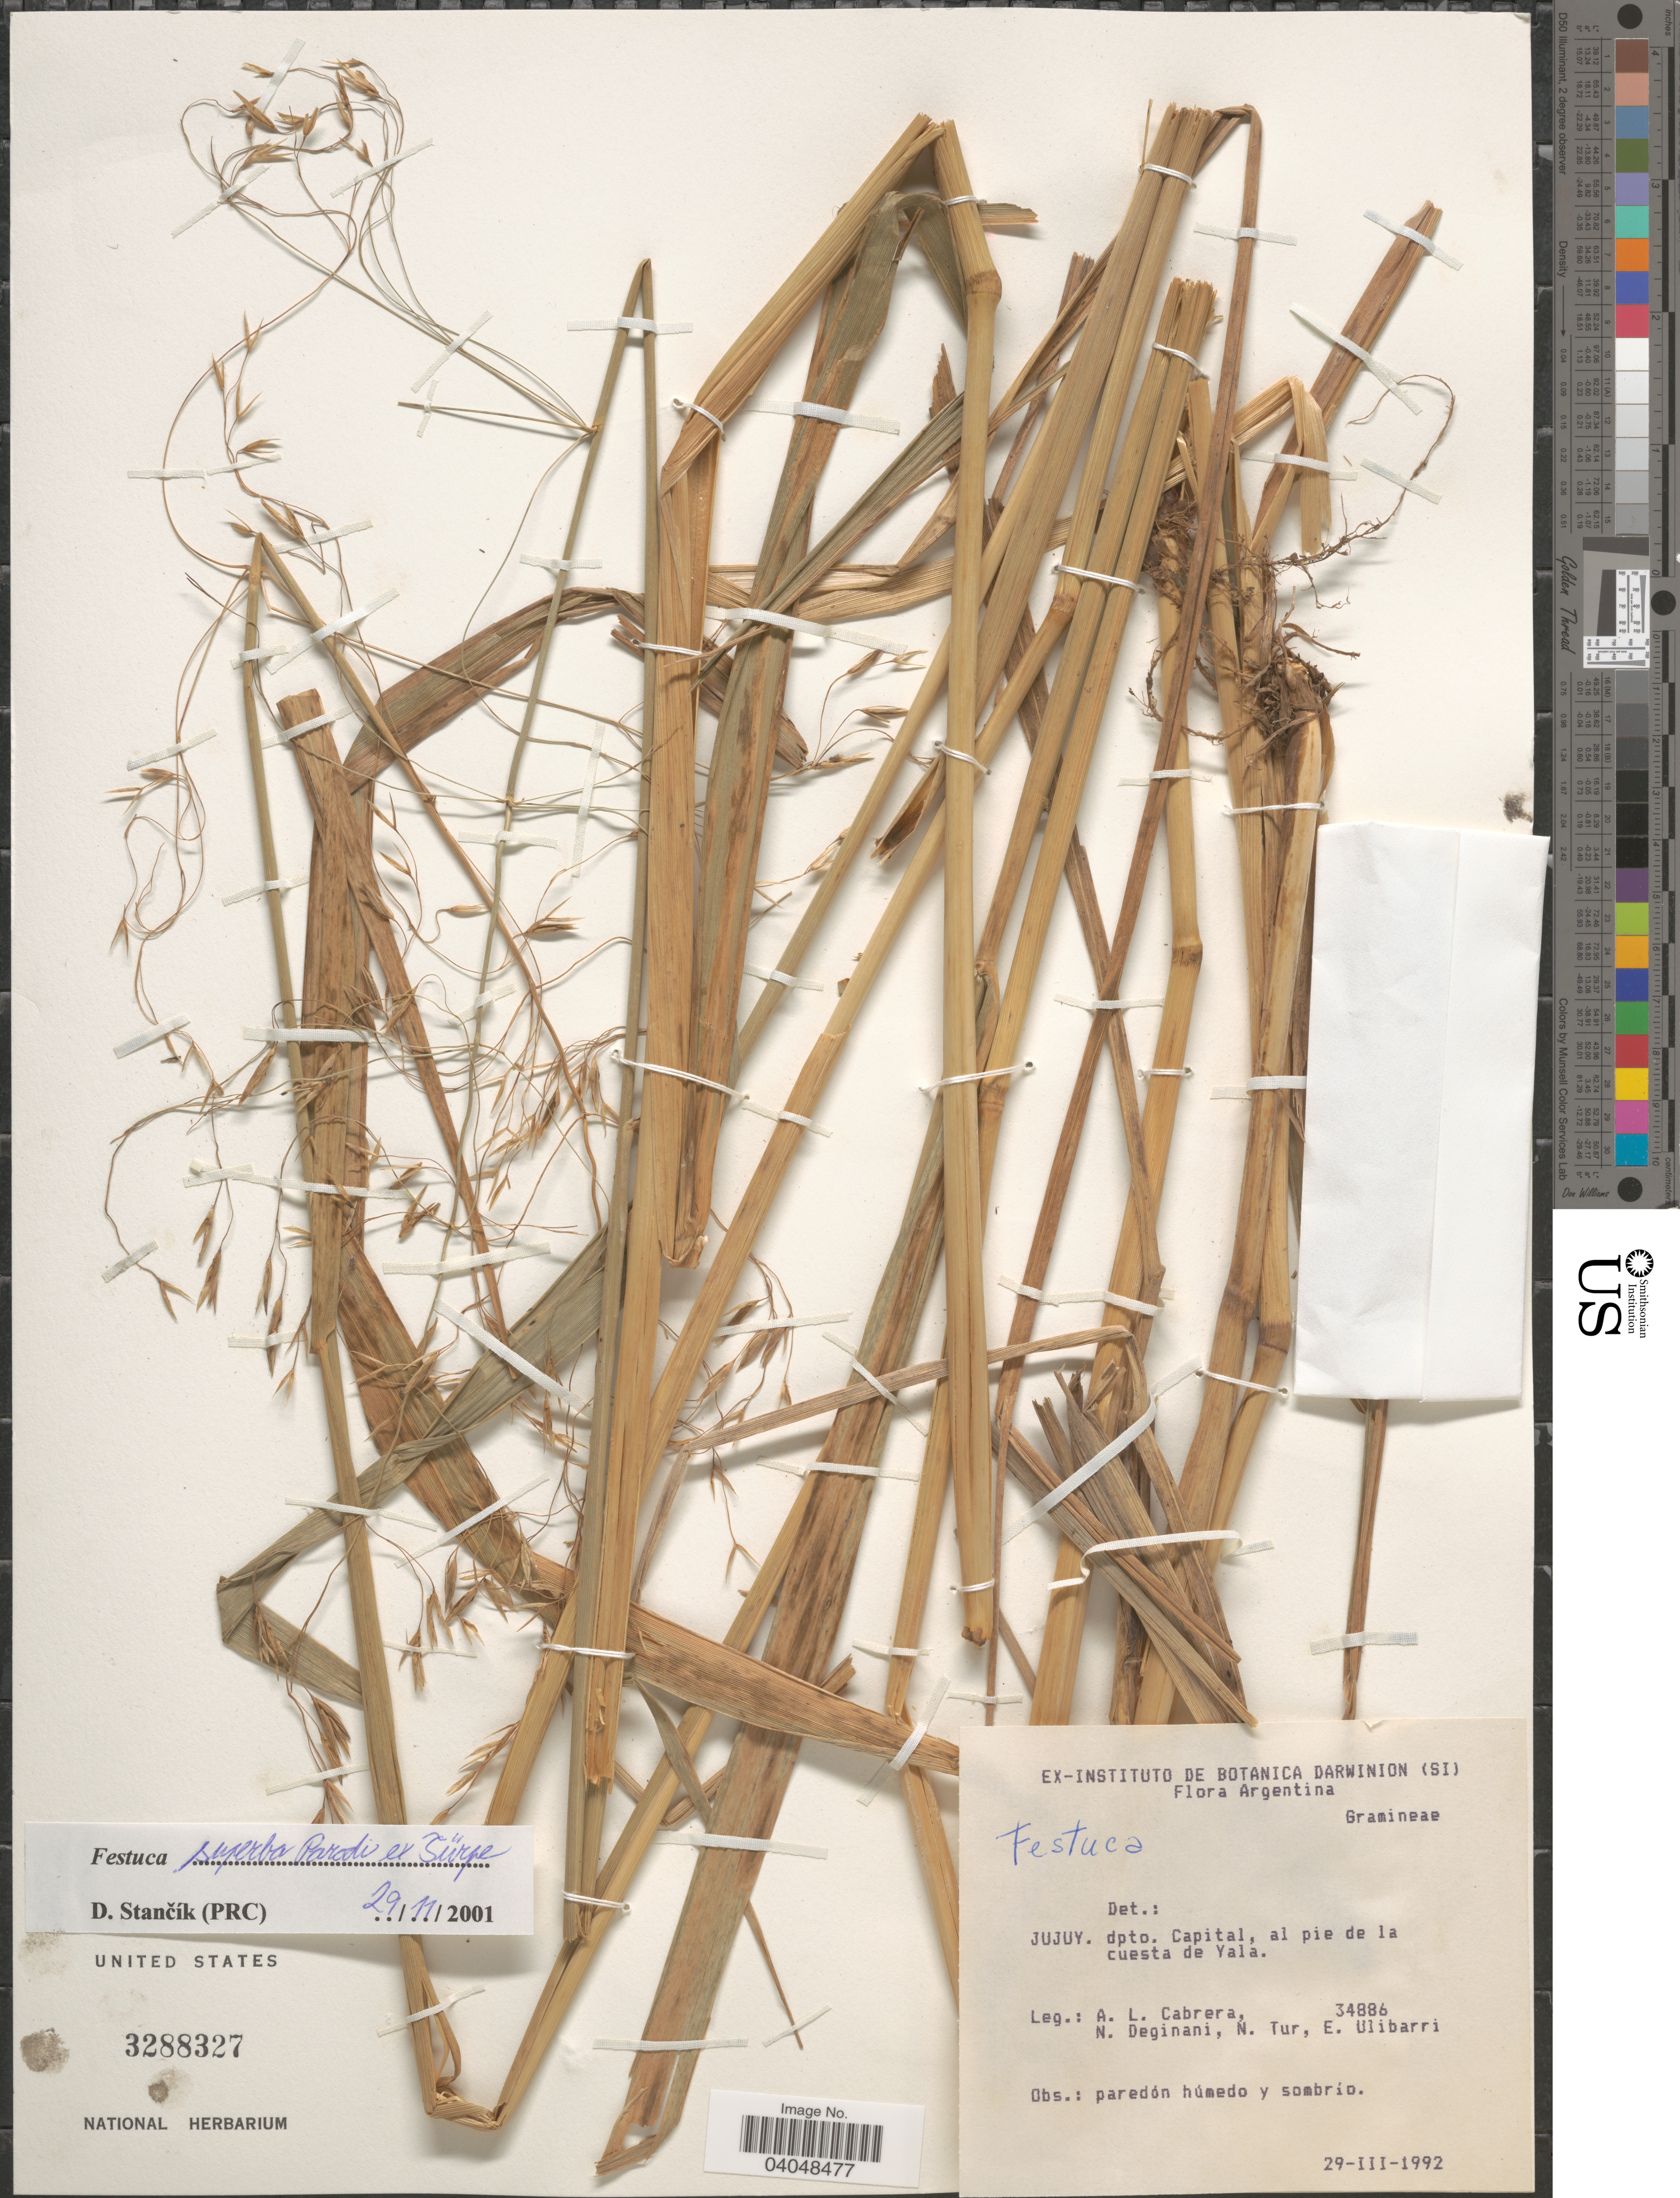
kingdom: Plantae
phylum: Tracheophyta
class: Liliopsida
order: Poales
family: Poaceae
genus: Festuca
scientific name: Festuca superba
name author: Parodi ex Türpe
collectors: A. L. Cabrera, N. Deginani, N. Tur & E. Ulibarri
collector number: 34886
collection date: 1992-03-29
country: Argentina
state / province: Jujuy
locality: Dpto. Capital, al pie de la cuesta de Yala.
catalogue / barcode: US 3288327